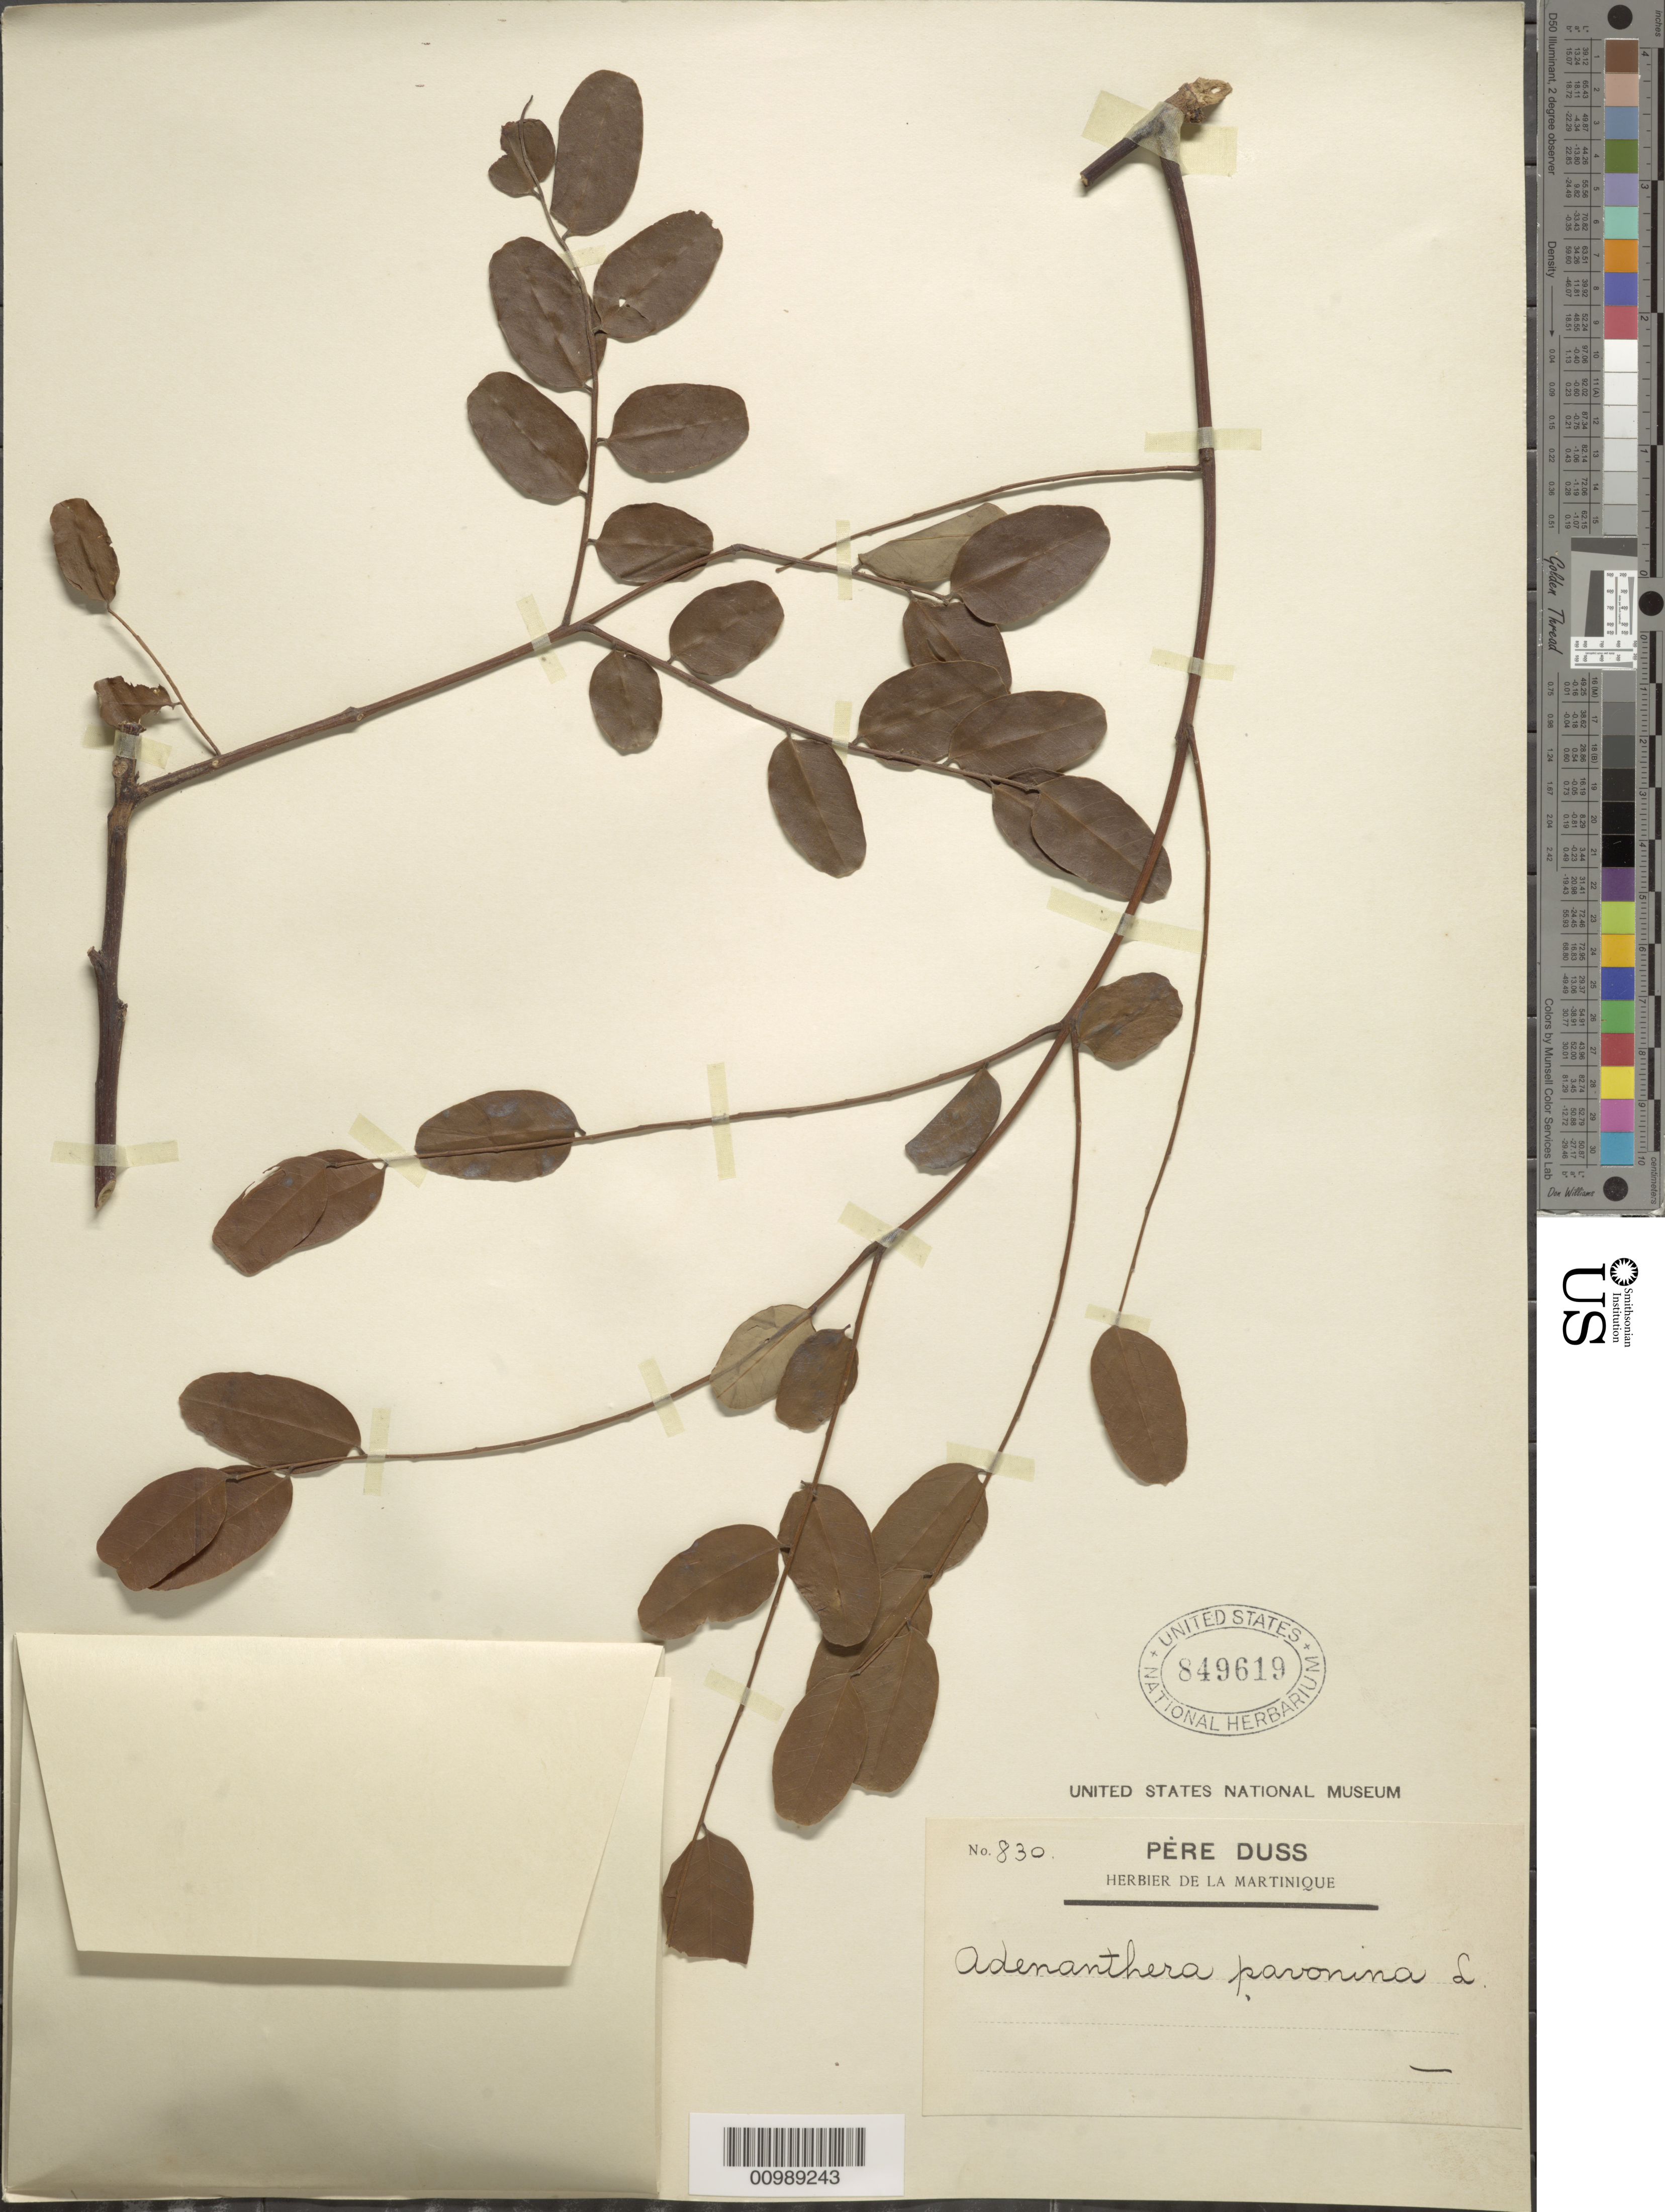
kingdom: Plantae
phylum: Tracheophyta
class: Magnoliopsida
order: Fabales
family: Fabaceae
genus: Adenanthera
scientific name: Adenanthera pavonina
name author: L.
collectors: Père Duss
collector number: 830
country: Martinique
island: Martinique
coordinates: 0 N, 0 E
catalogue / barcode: US 849619